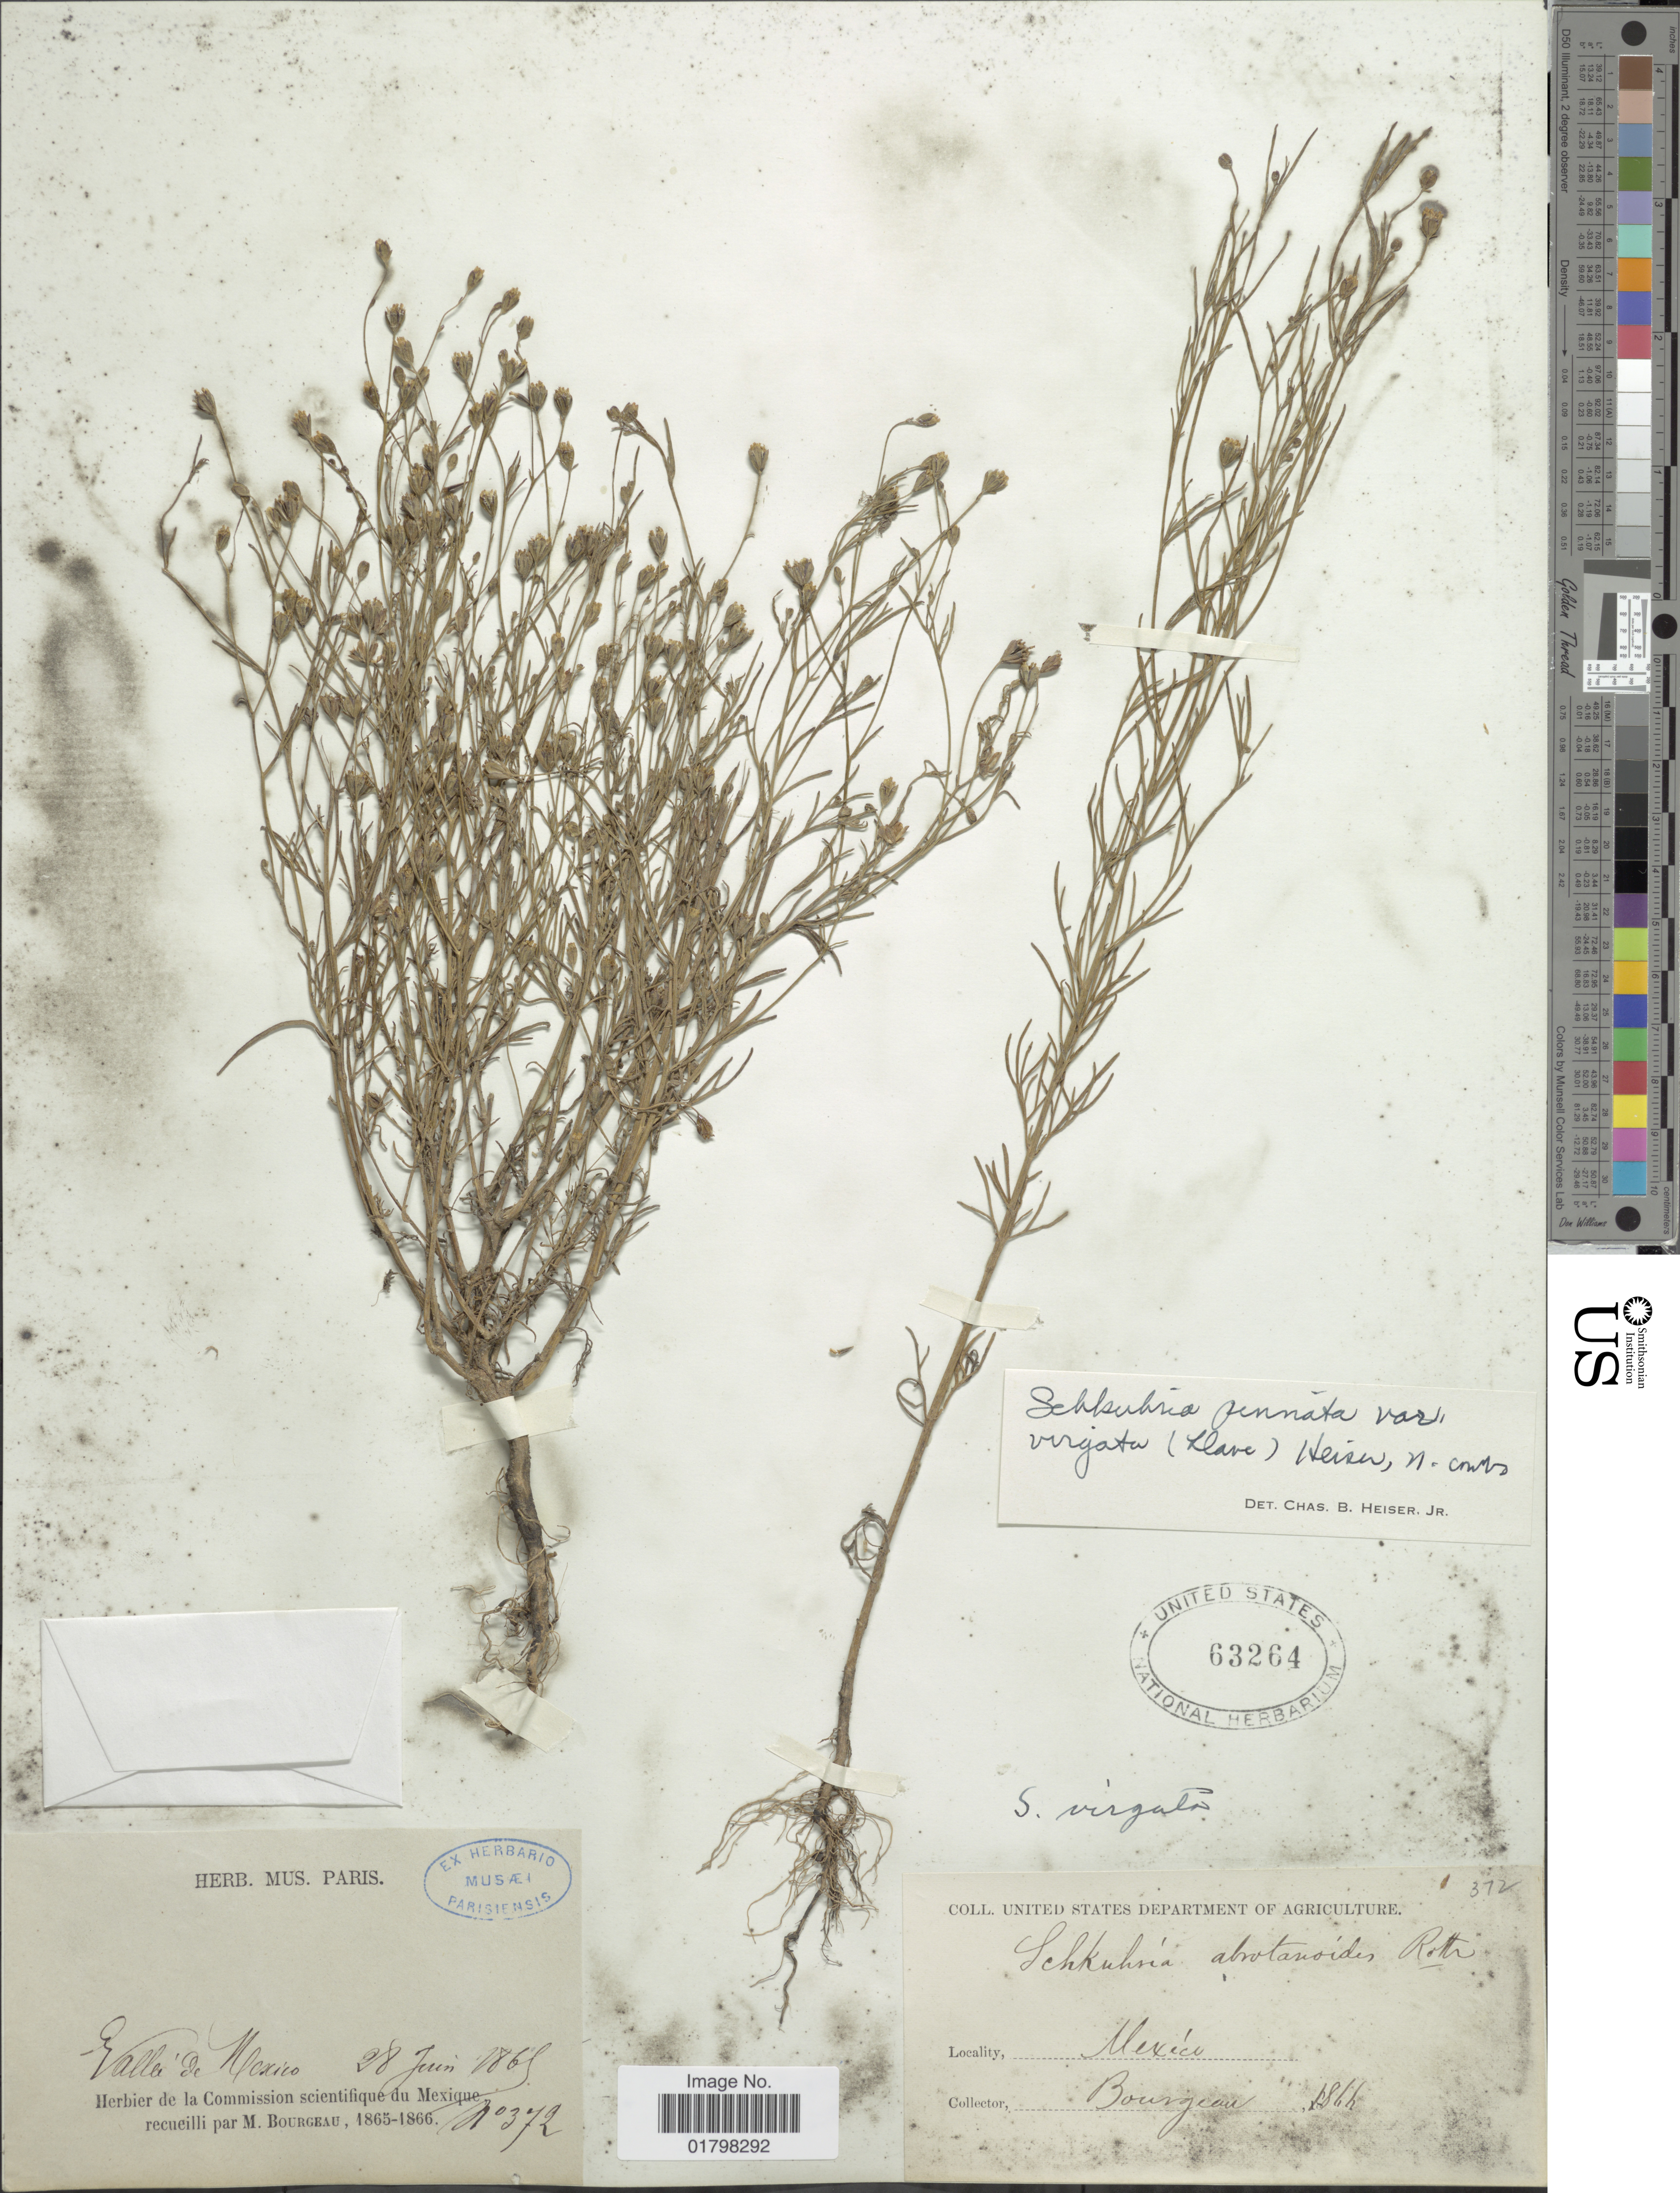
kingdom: Plantae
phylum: Tracheophyta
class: Magnoliopsida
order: Asterales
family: Asteraceae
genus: Schkuhria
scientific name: Schkuhria pinnata var. virgata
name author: (La Llave ex La Llave) Heiser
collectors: M. Bourgeau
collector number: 372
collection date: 1869-06-28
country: Mexico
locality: Valle de Mexico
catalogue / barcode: US 63264